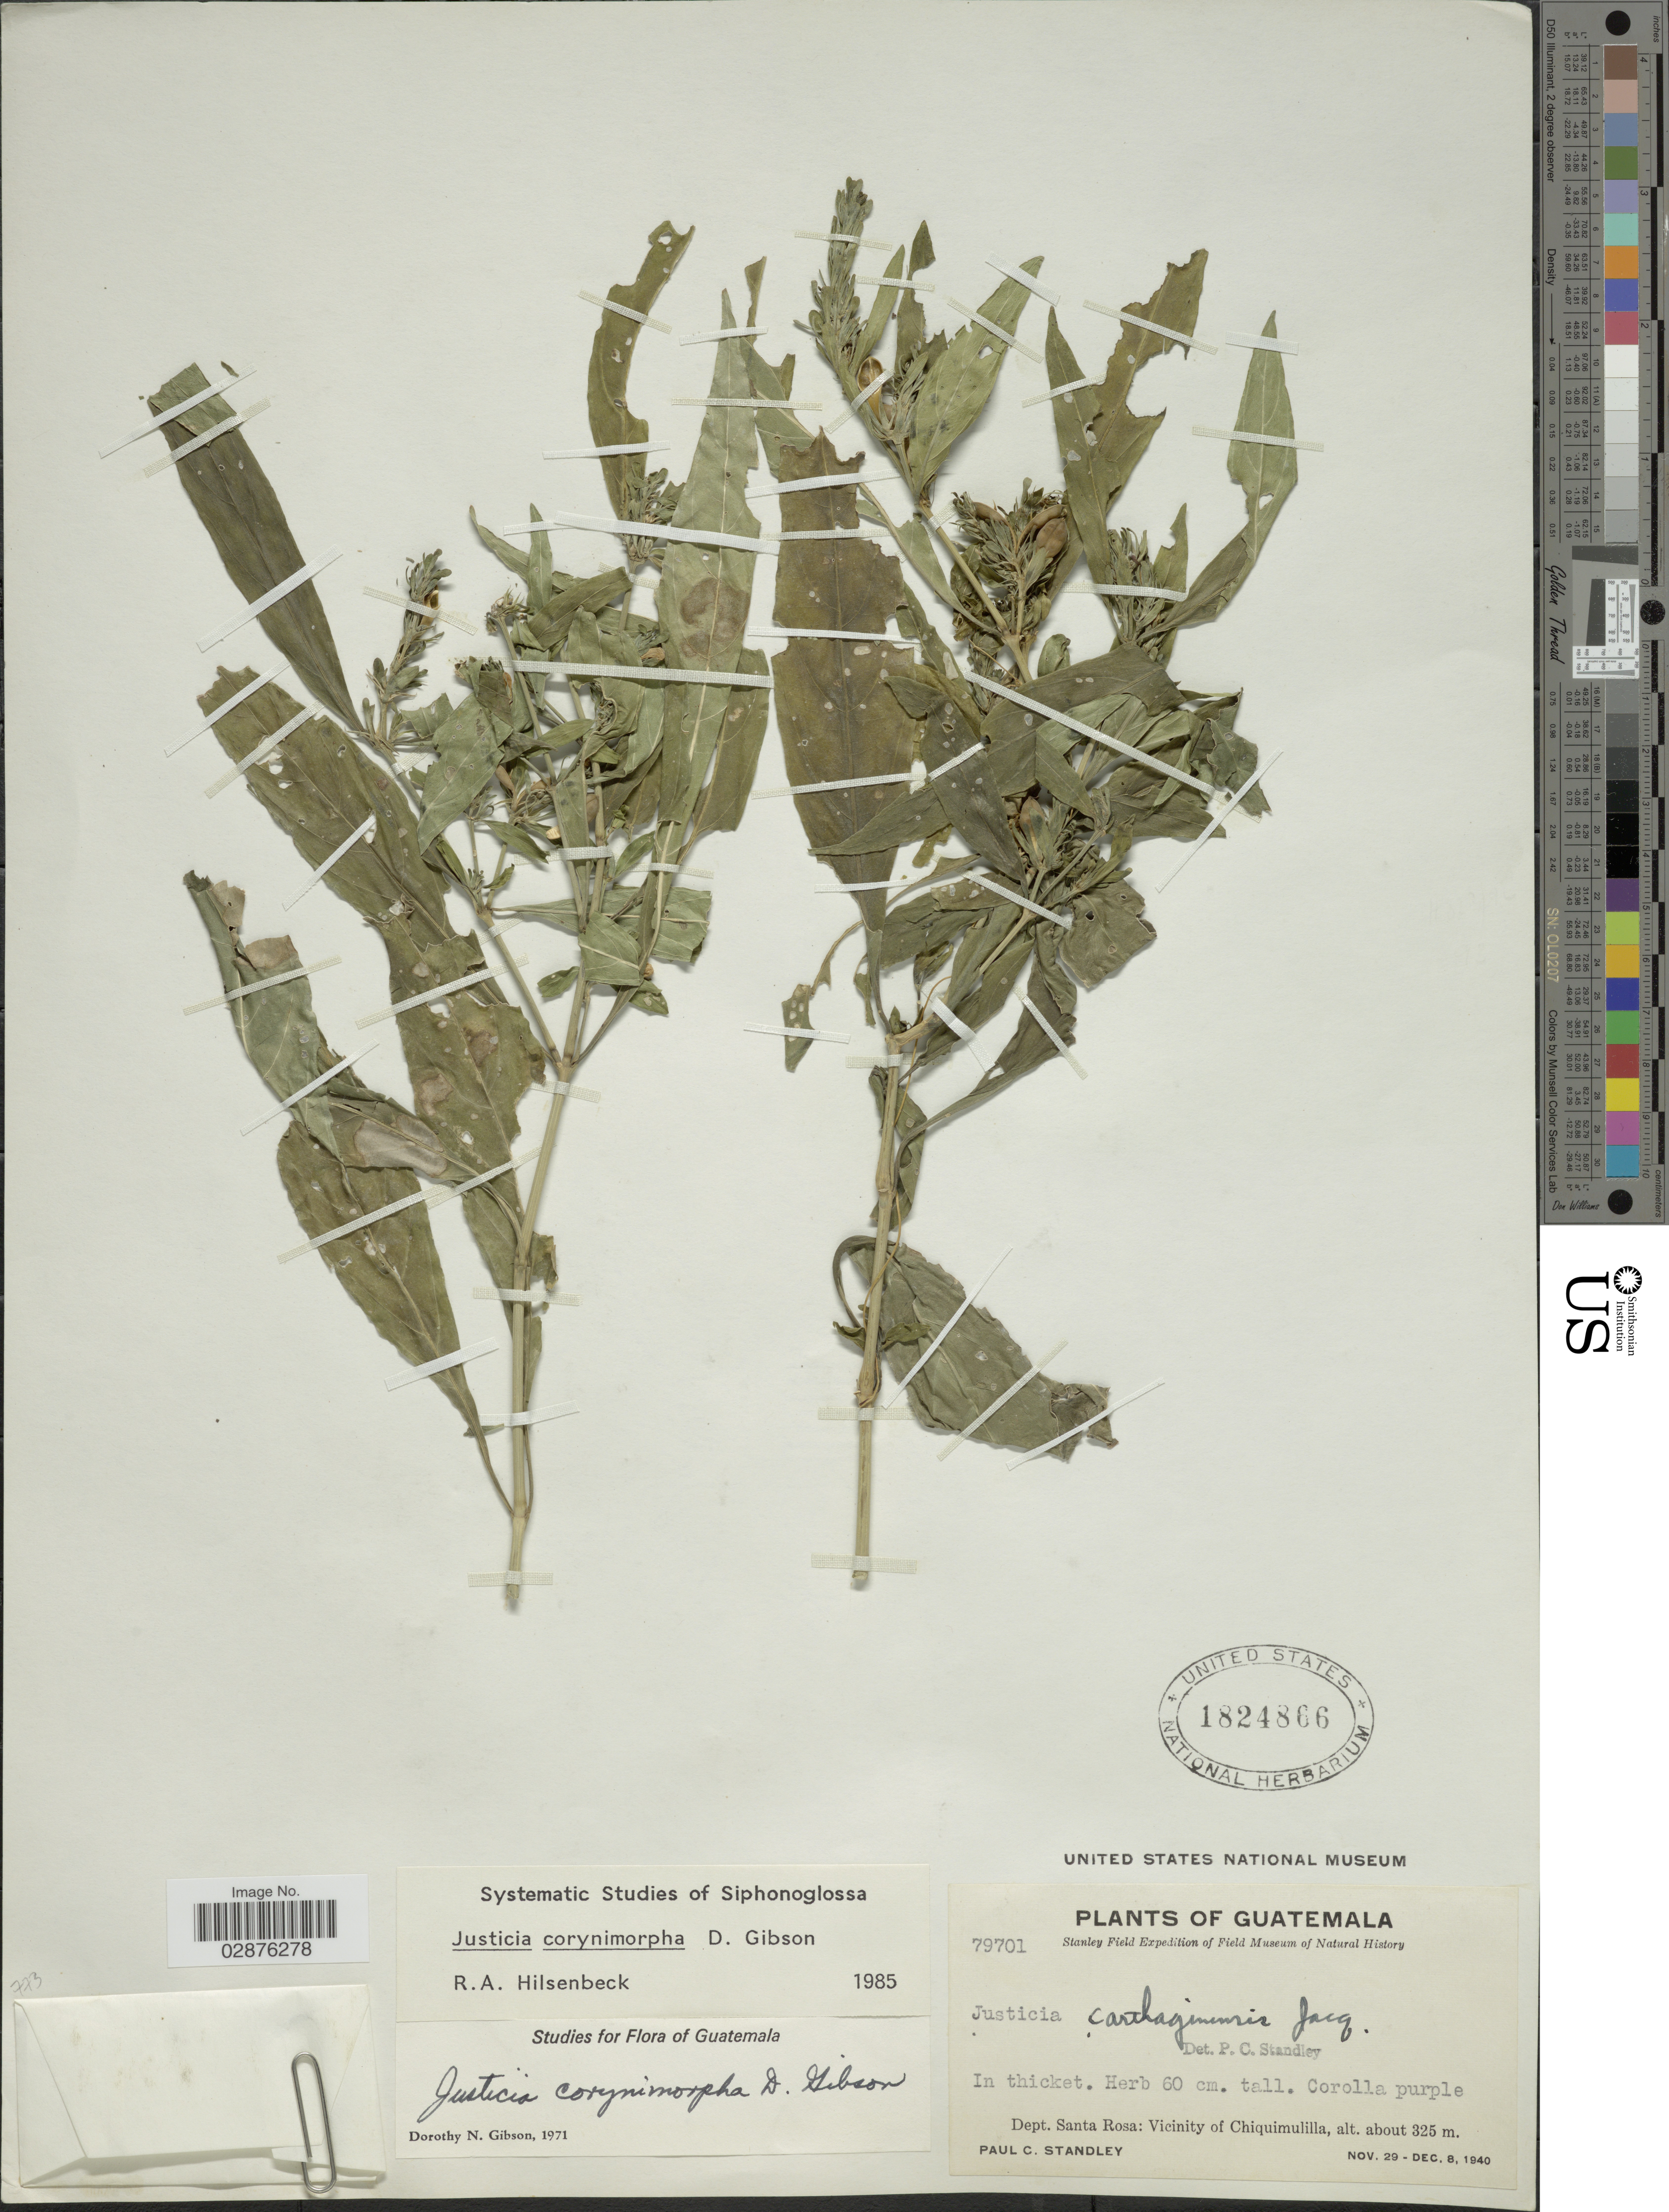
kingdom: Plantae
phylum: Tracheophyta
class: Magnoliopsida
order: Lamiales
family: Acanthaceae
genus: Justicia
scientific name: Justicia corynimorpha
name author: D.N. Gibson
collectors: P. C. Standley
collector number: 79701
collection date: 1940-11-29/1940-12-08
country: Guatemala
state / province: Santa Rosa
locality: Dept. Santa Rosa: Vicinity of Chiquimulilla.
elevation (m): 325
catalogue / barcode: US 1824866